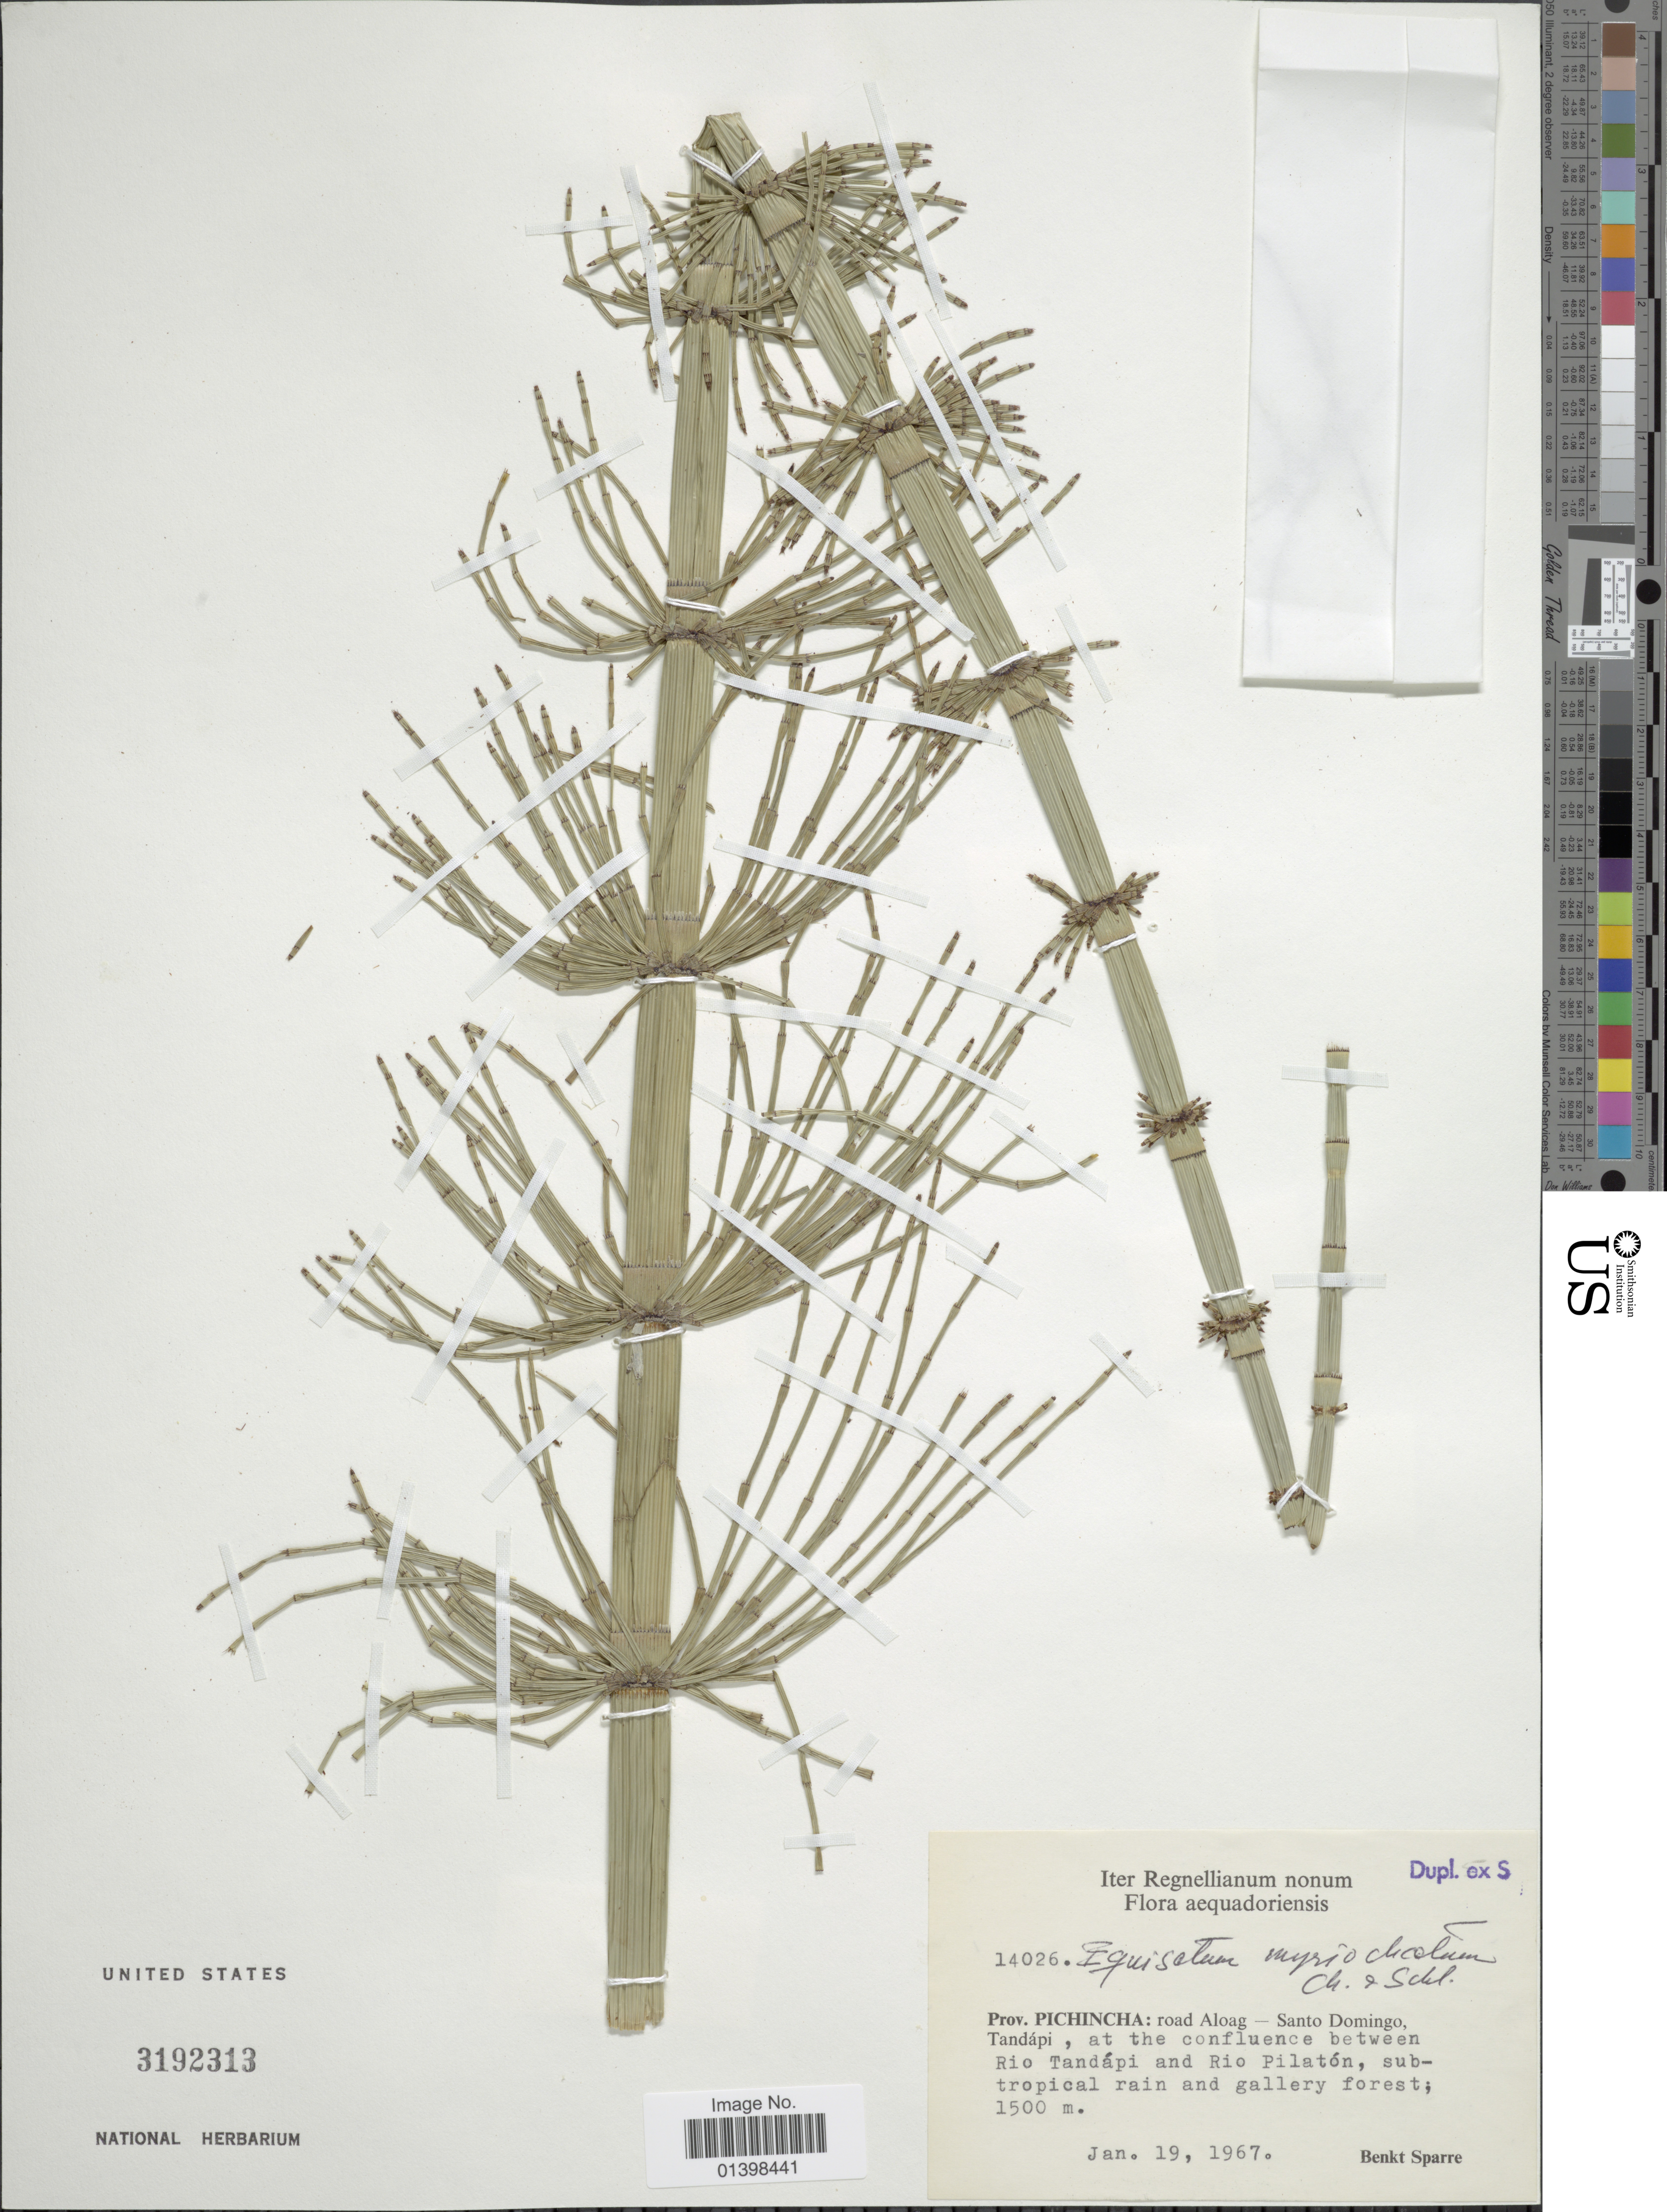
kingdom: Plantae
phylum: Tracheophyta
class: Polypodiopsida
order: Equisetales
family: Equisetaceae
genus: Equisetum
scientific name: Equisetum myriochaetum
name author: Schltdl. & Cham.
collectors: B. Sparre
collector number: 14026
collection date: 1967-01-19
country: Ecuador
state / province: Pichincha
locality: Road Aloag - Santo Domingo, Tandápi, at the confluence between Rio Tandápi and Rio Pilatón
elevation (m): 1500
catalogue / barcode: US 3192313